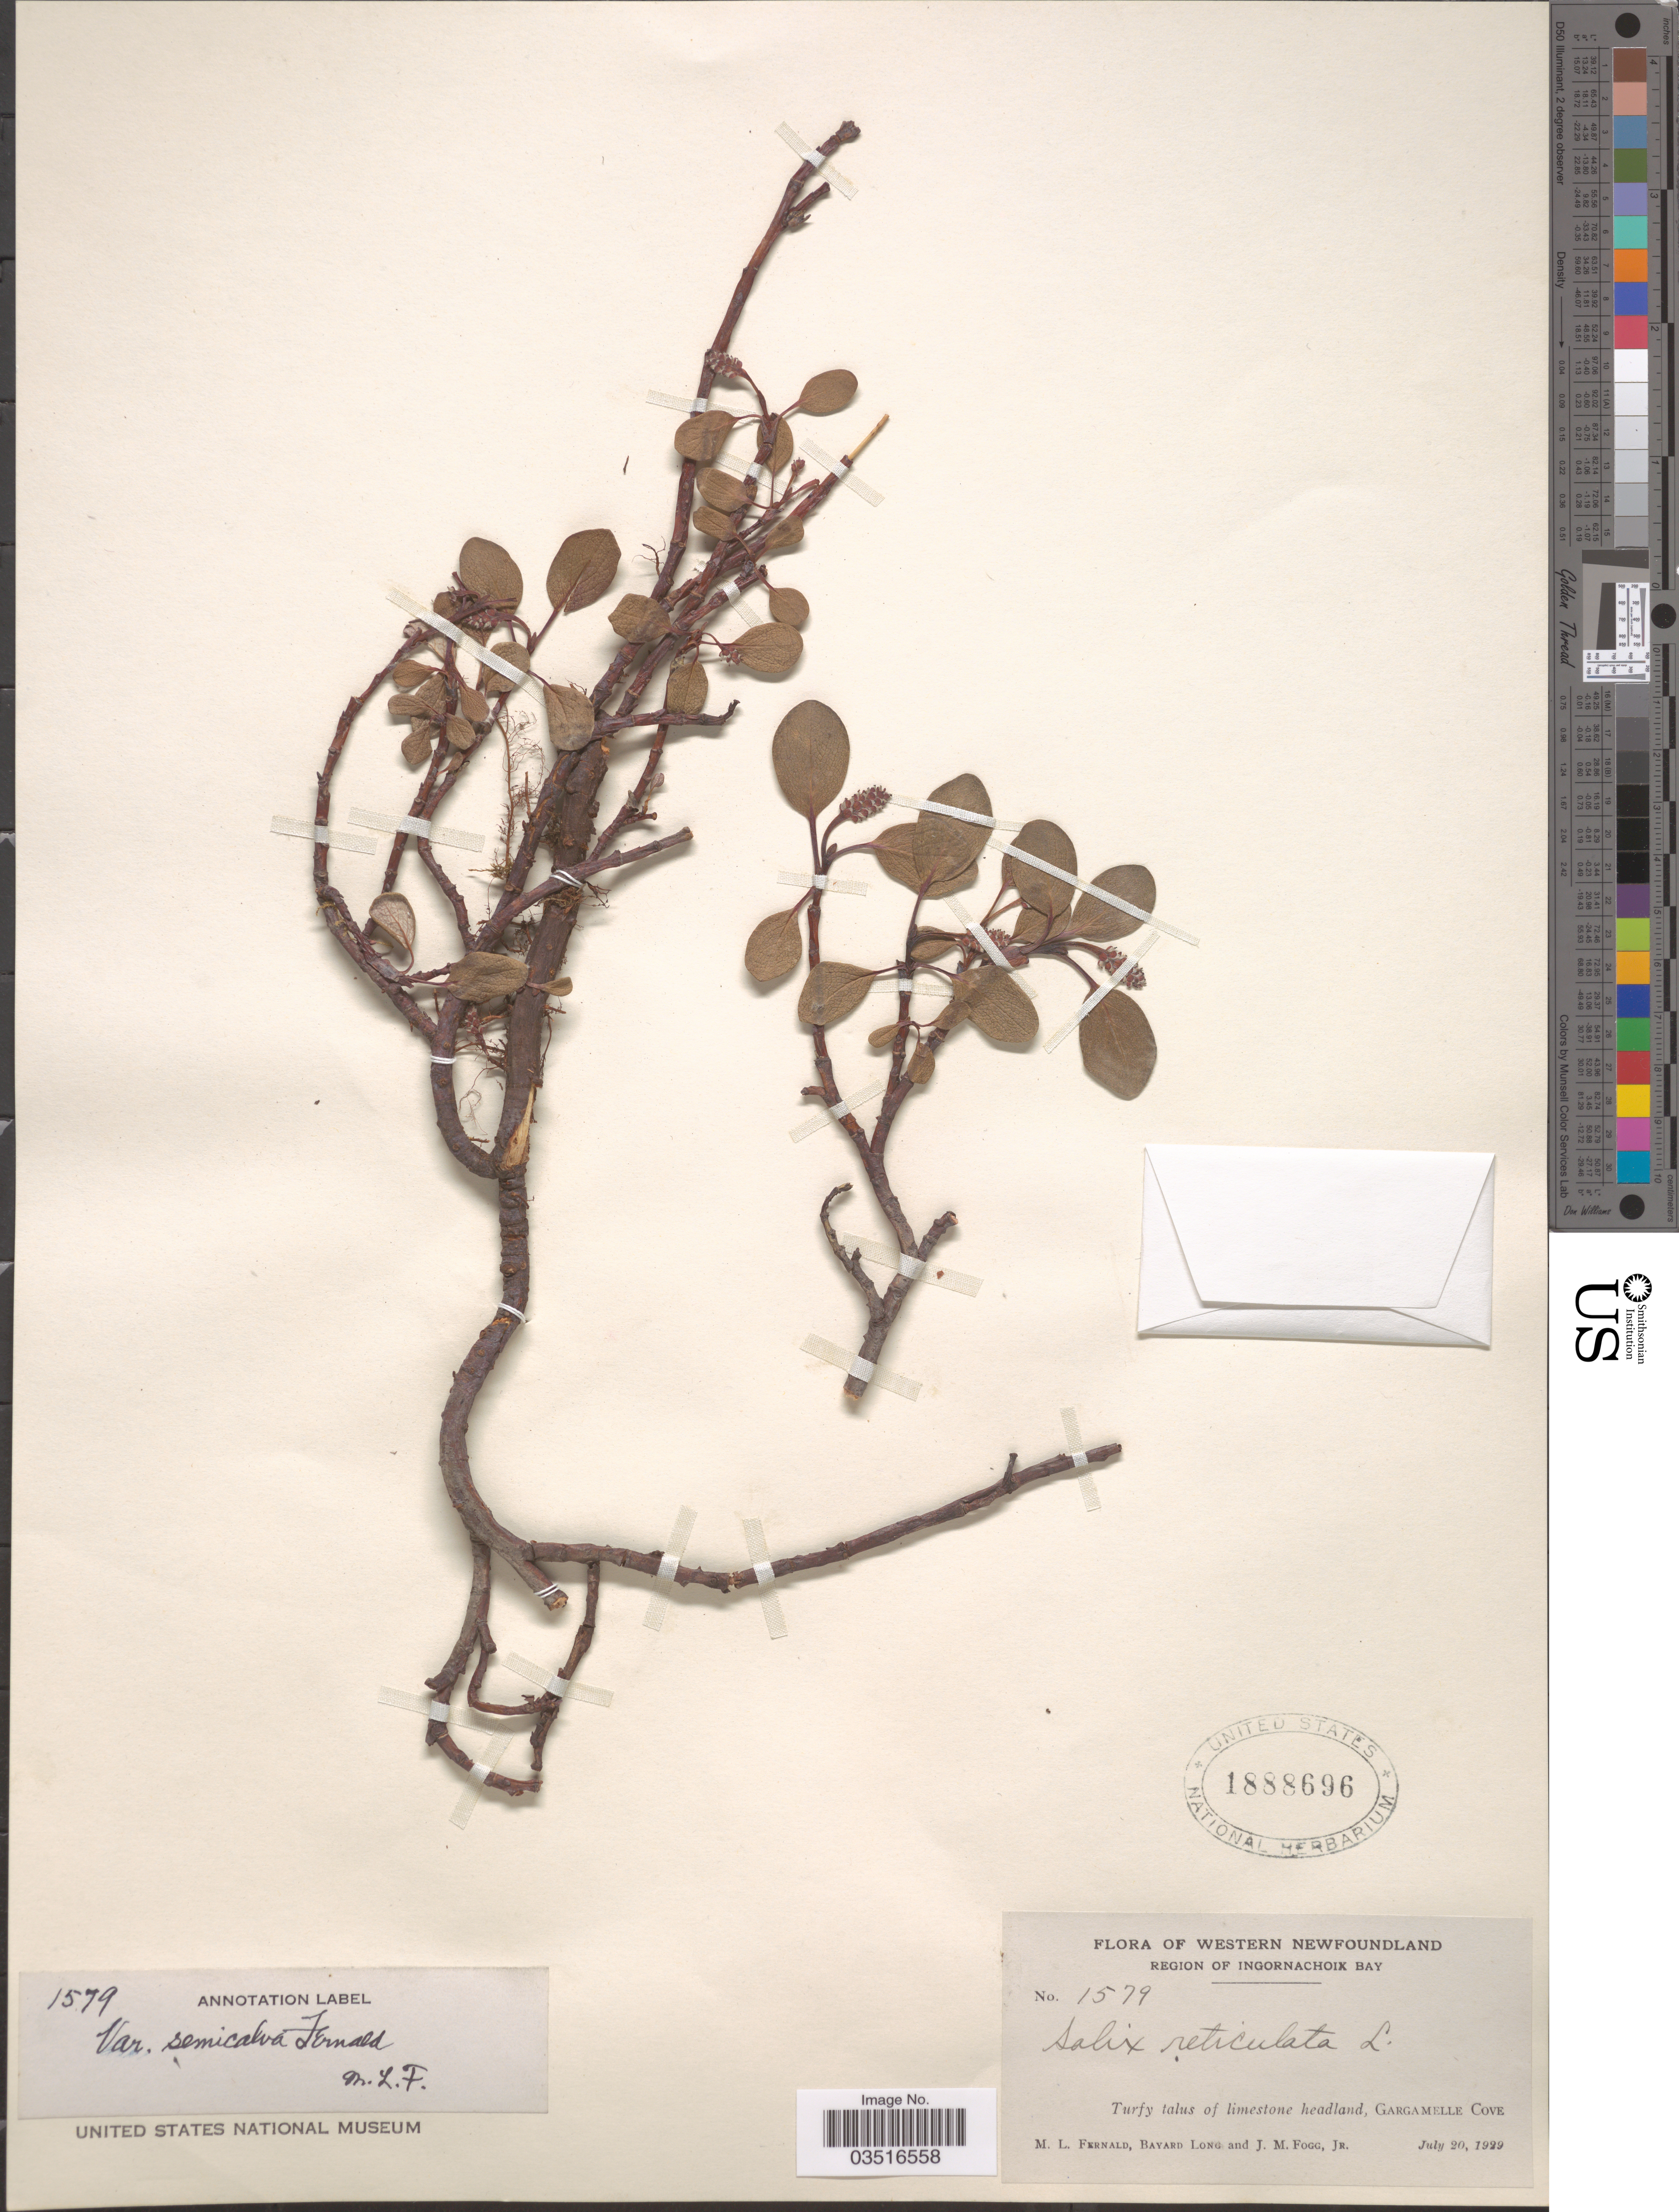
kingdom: Plantae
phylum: Tracheophyta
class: Magnoliopsida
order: Malpighiales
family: Salicaceae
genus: Salix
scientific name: Salix reticulata var. semicalva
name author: Fernald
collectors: M. L. Fernald, B. Long & J. Fogg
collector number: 1579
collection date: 1929-07-20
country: Canada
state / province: Newfoundland and Labrador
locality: Western Newfoundland. Region of Ingornachoix Bay. Limestone headland, Gargamelle Cove.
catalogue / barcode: US 1888696